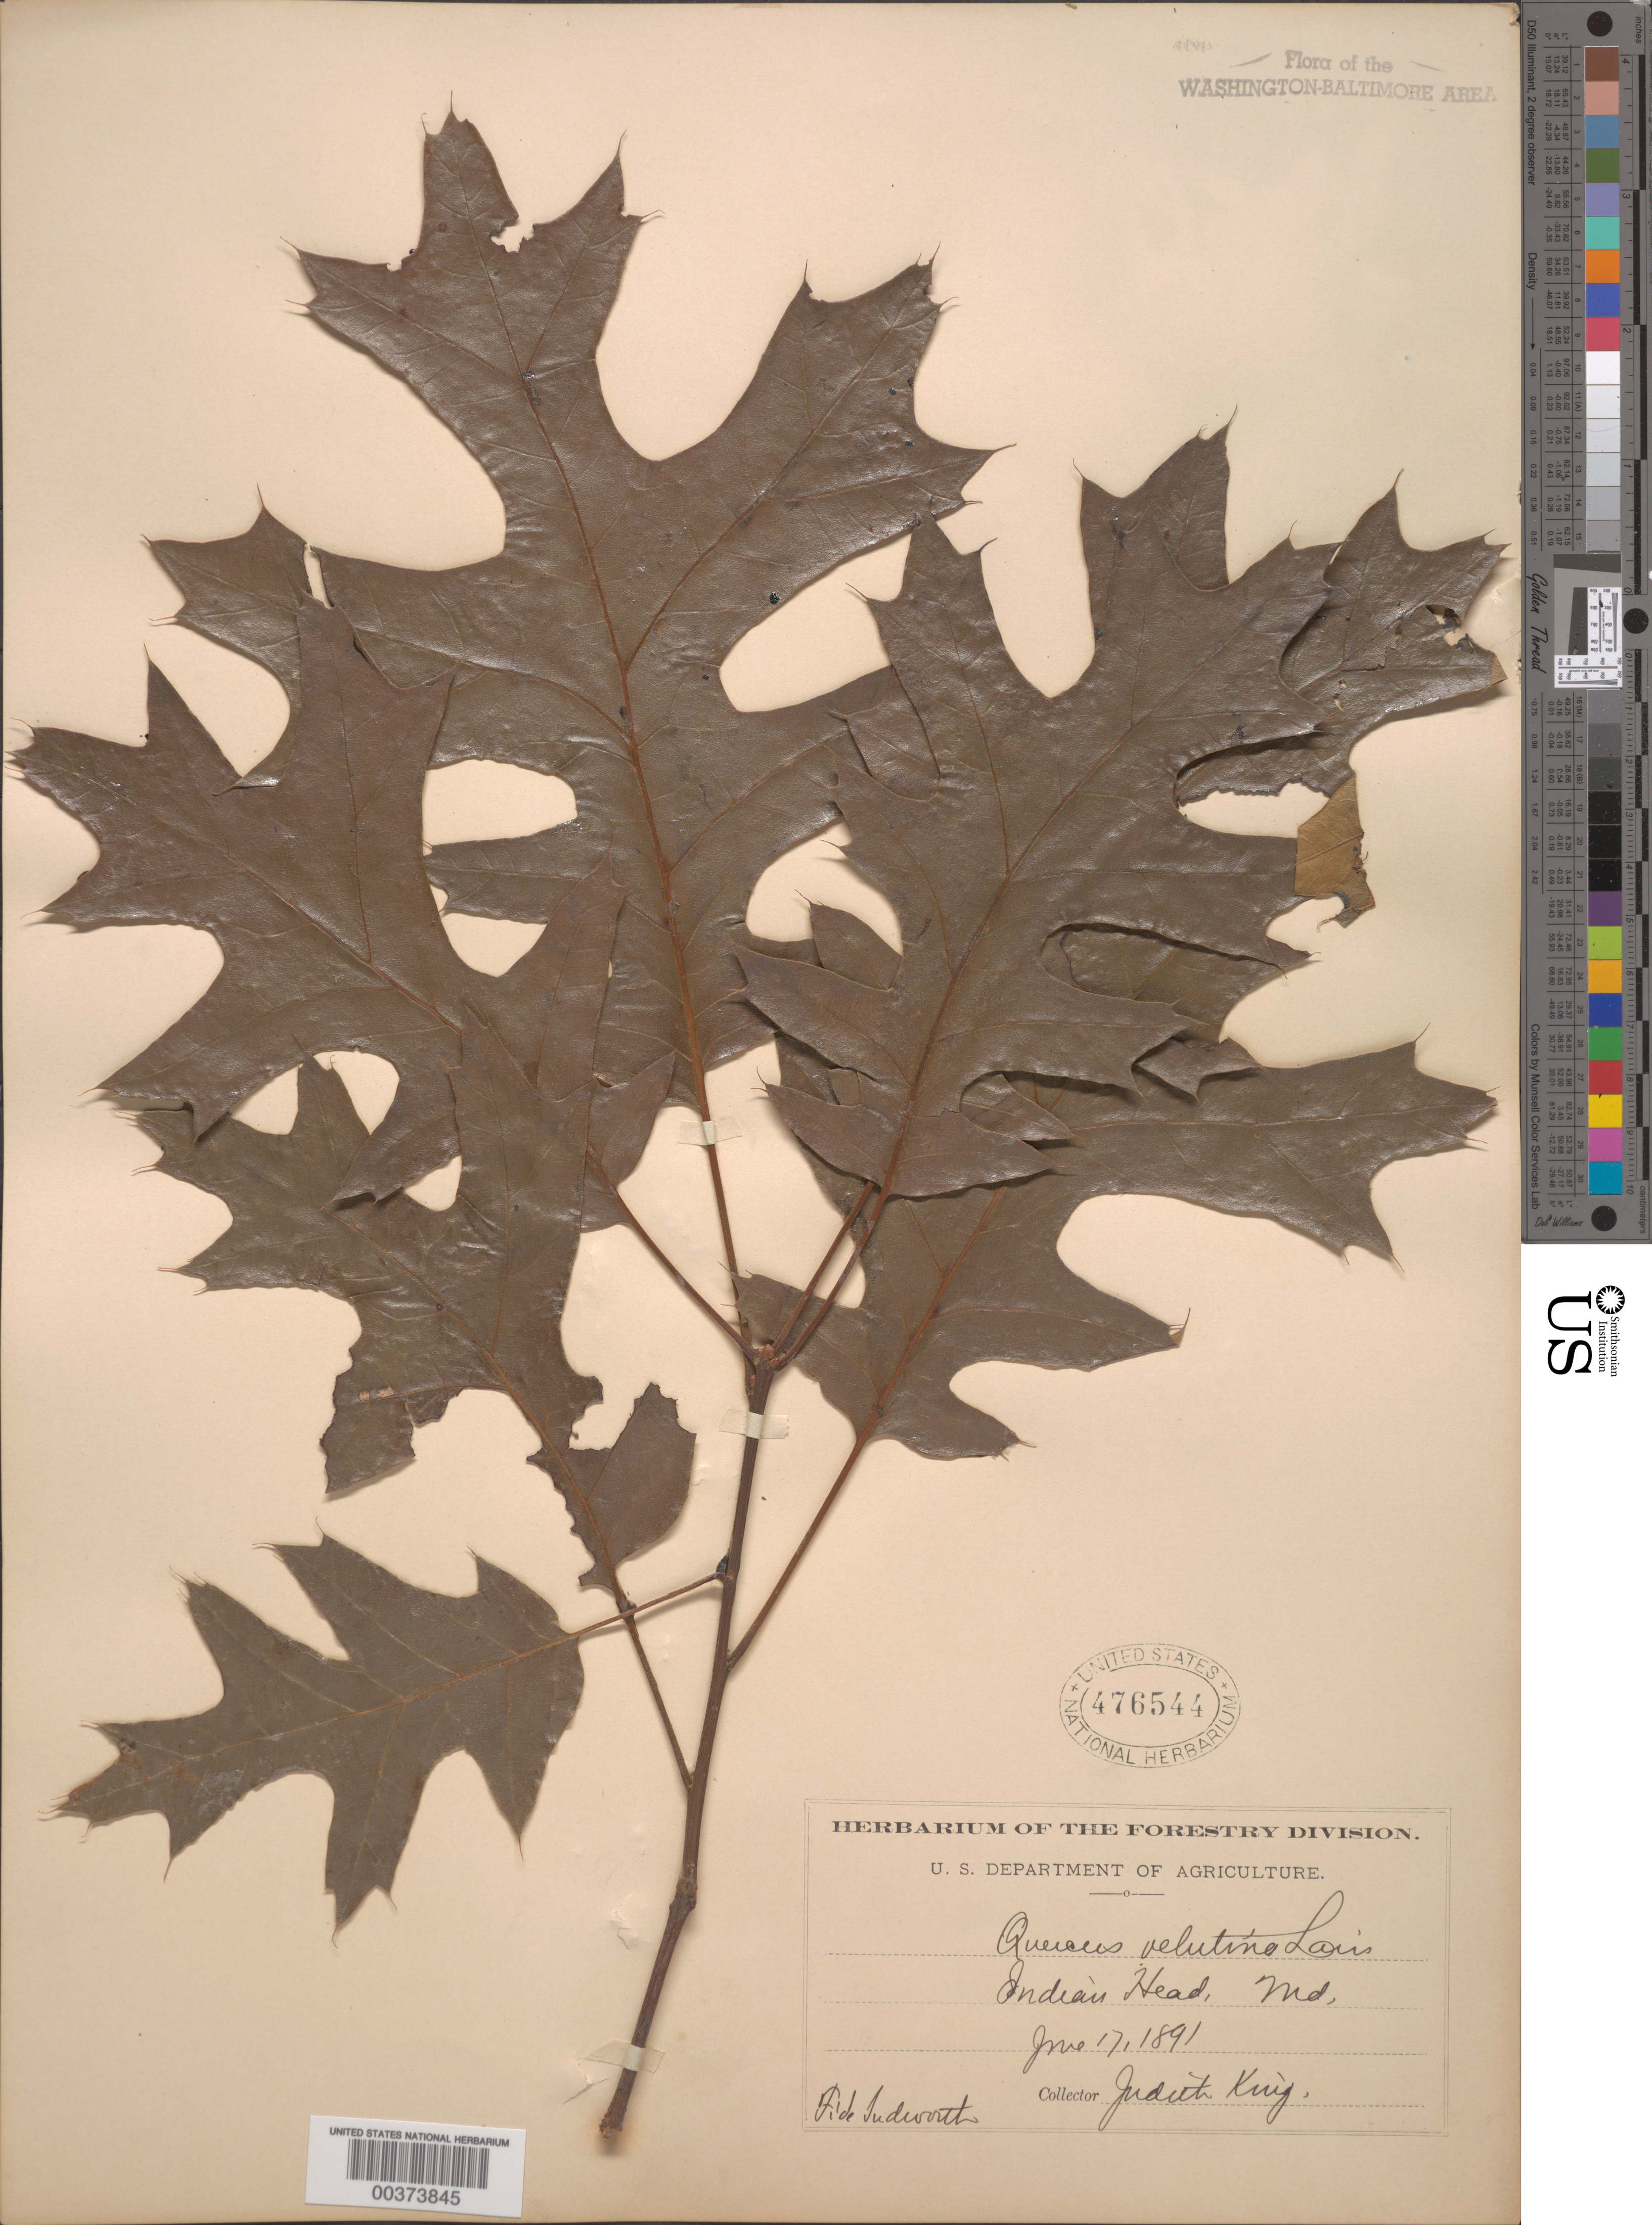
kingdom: Plantae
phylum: Tracheophyta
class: Magnoliopsida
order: Fagales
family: Fagaceae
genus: Quercus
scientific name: Quercus velutina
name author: Lam.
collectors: J. King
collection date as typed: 17 Jun 1891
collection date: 1891-06-17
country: United States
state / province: Maryland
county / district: Charles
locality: Indian Head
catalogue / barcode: US 476544